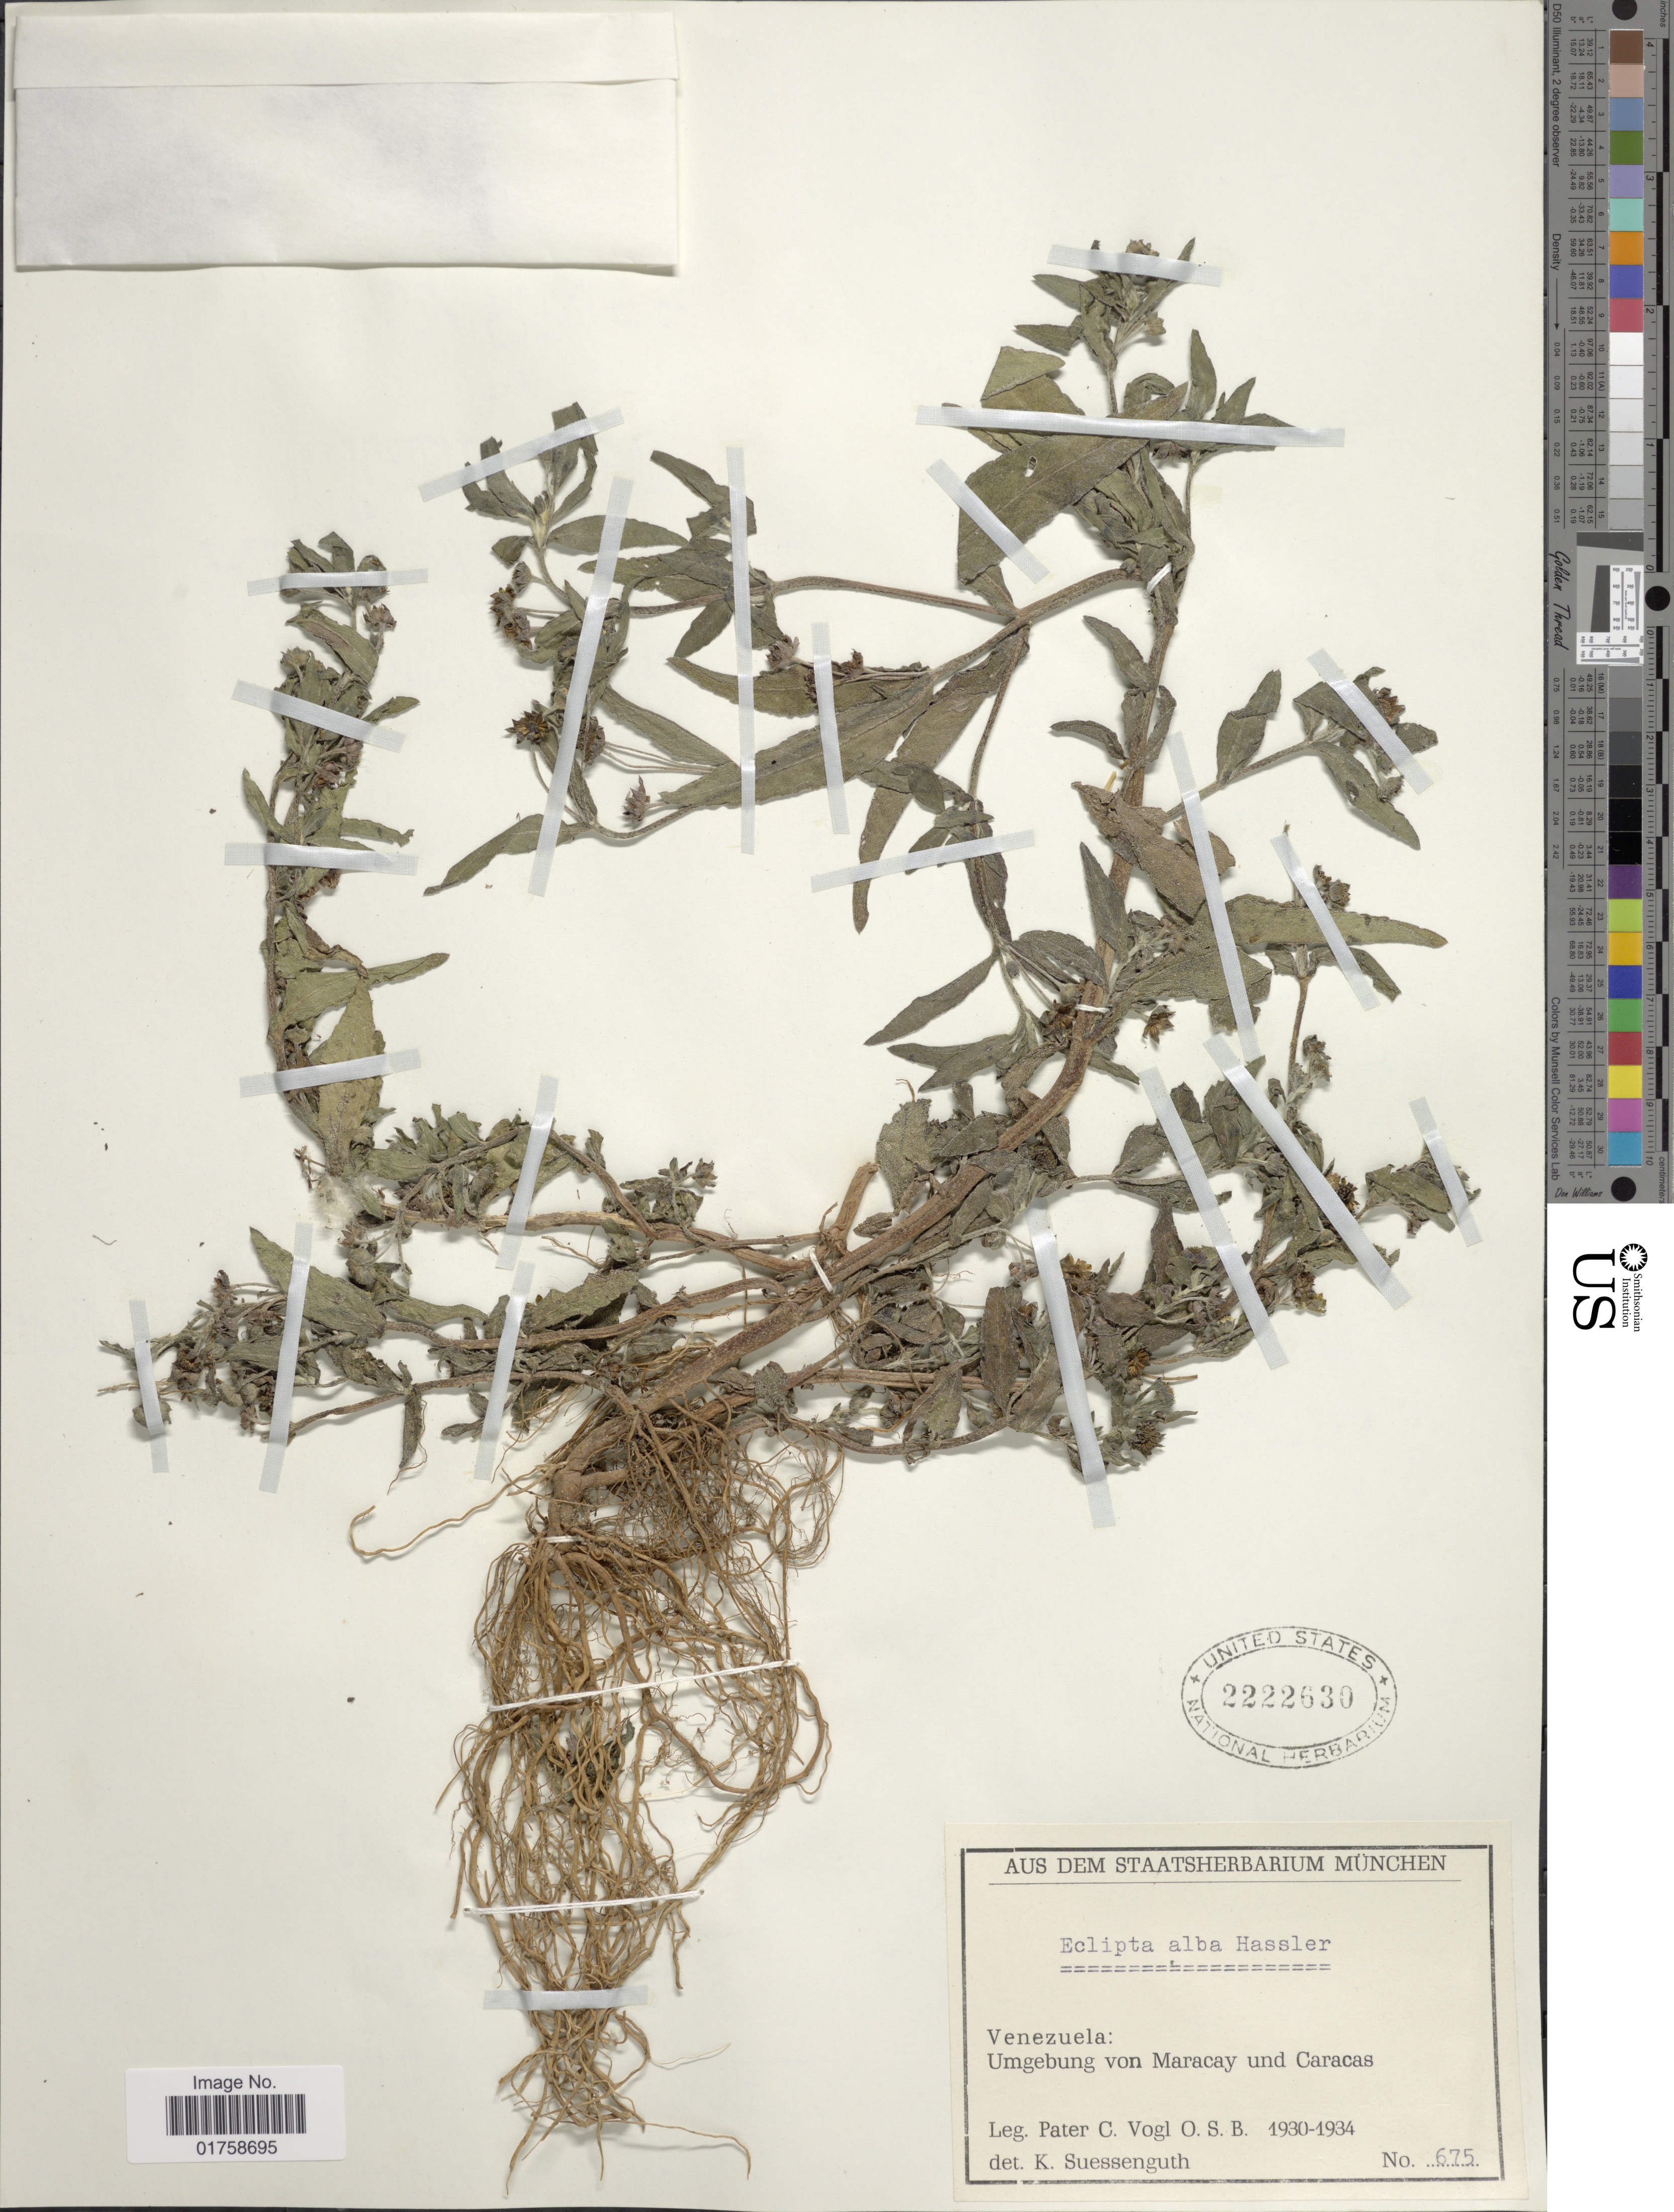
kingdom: Plantae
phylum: Tracheophyta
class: Magnoliopsida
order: Asterales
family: Asteraceae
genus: Eclipta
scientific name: Eclipta alba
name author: (L.) Hassk.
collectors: P. C. Vogl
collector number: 675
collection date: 1930/1934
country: Venezuela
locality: Venezuela: Umgebung von Maracay und Caracas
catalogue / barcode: US 2222630